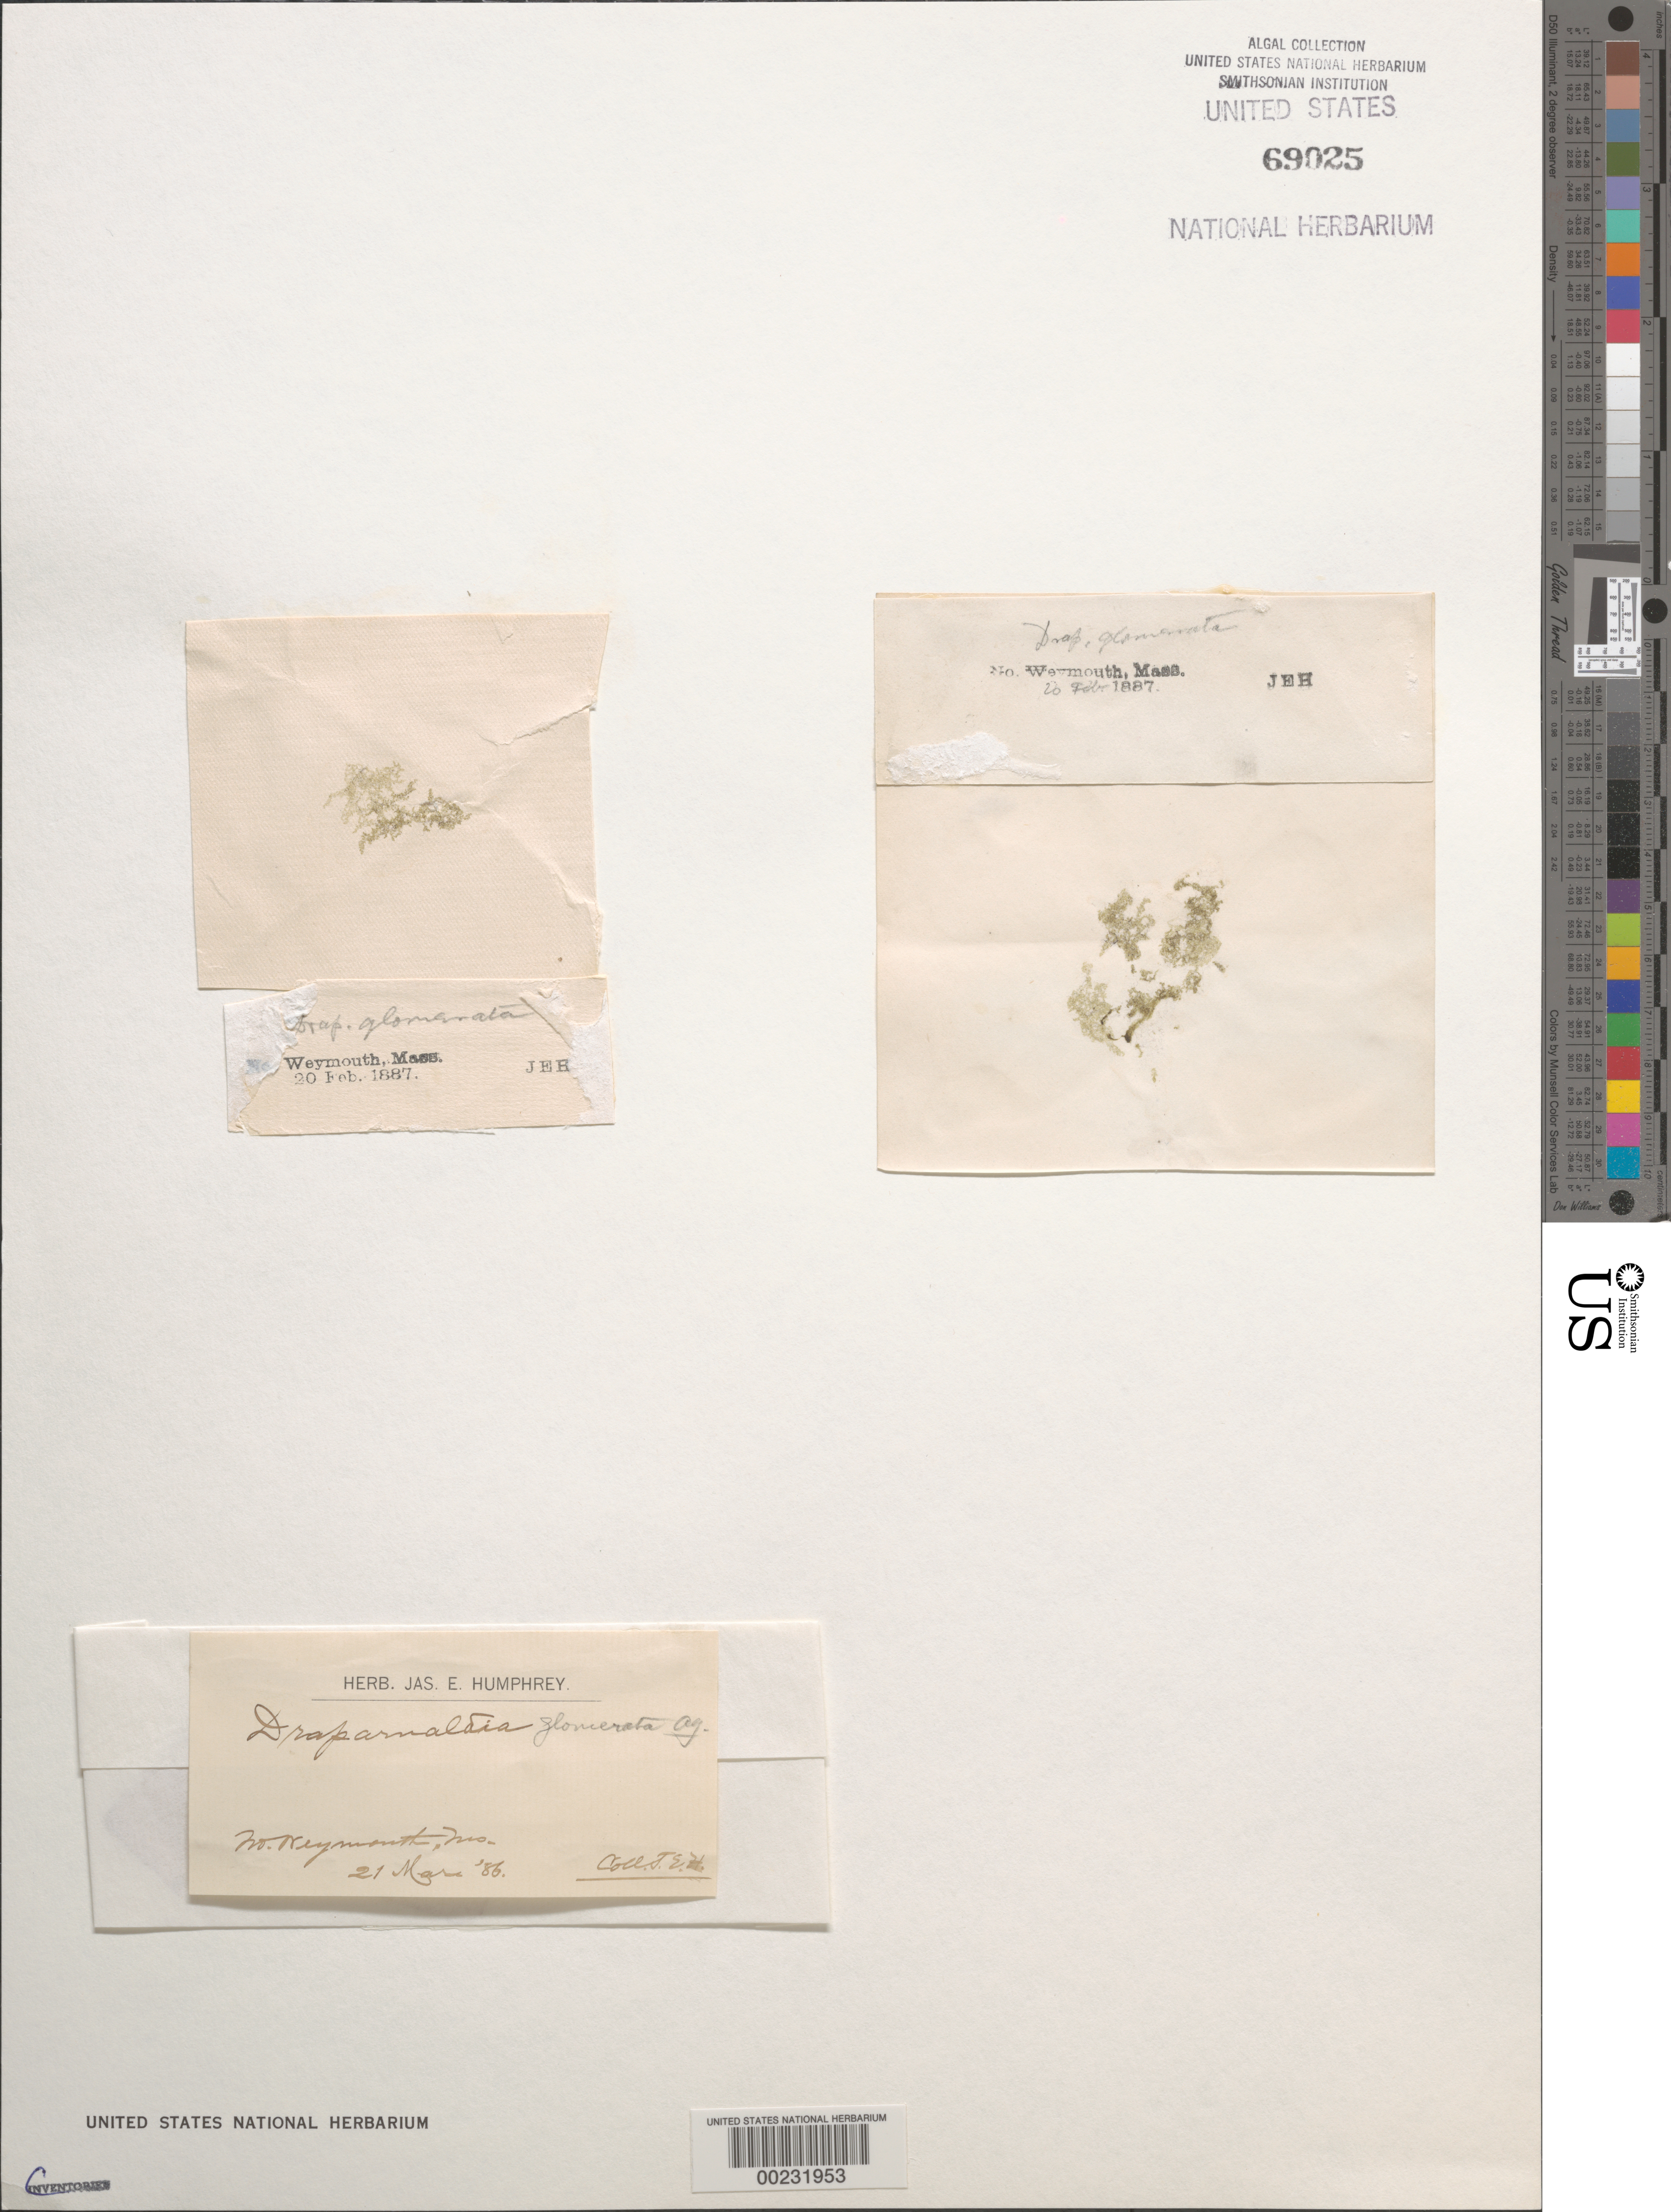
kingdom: Plantae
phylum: Chlorophyta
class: Chlorophyceae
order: Chaetophorales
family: Chaetophoraceae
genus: Draparnaldia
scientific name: Draparnaldia mutabilis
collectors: J. Humphrey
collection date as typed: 21 Mar 1886 AND 20 Feb 1887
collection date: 1886-03-21,1887-02-20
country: United States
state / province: Massachusetts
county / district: Norfolk County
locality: North Weymouth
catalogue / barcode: US 69025